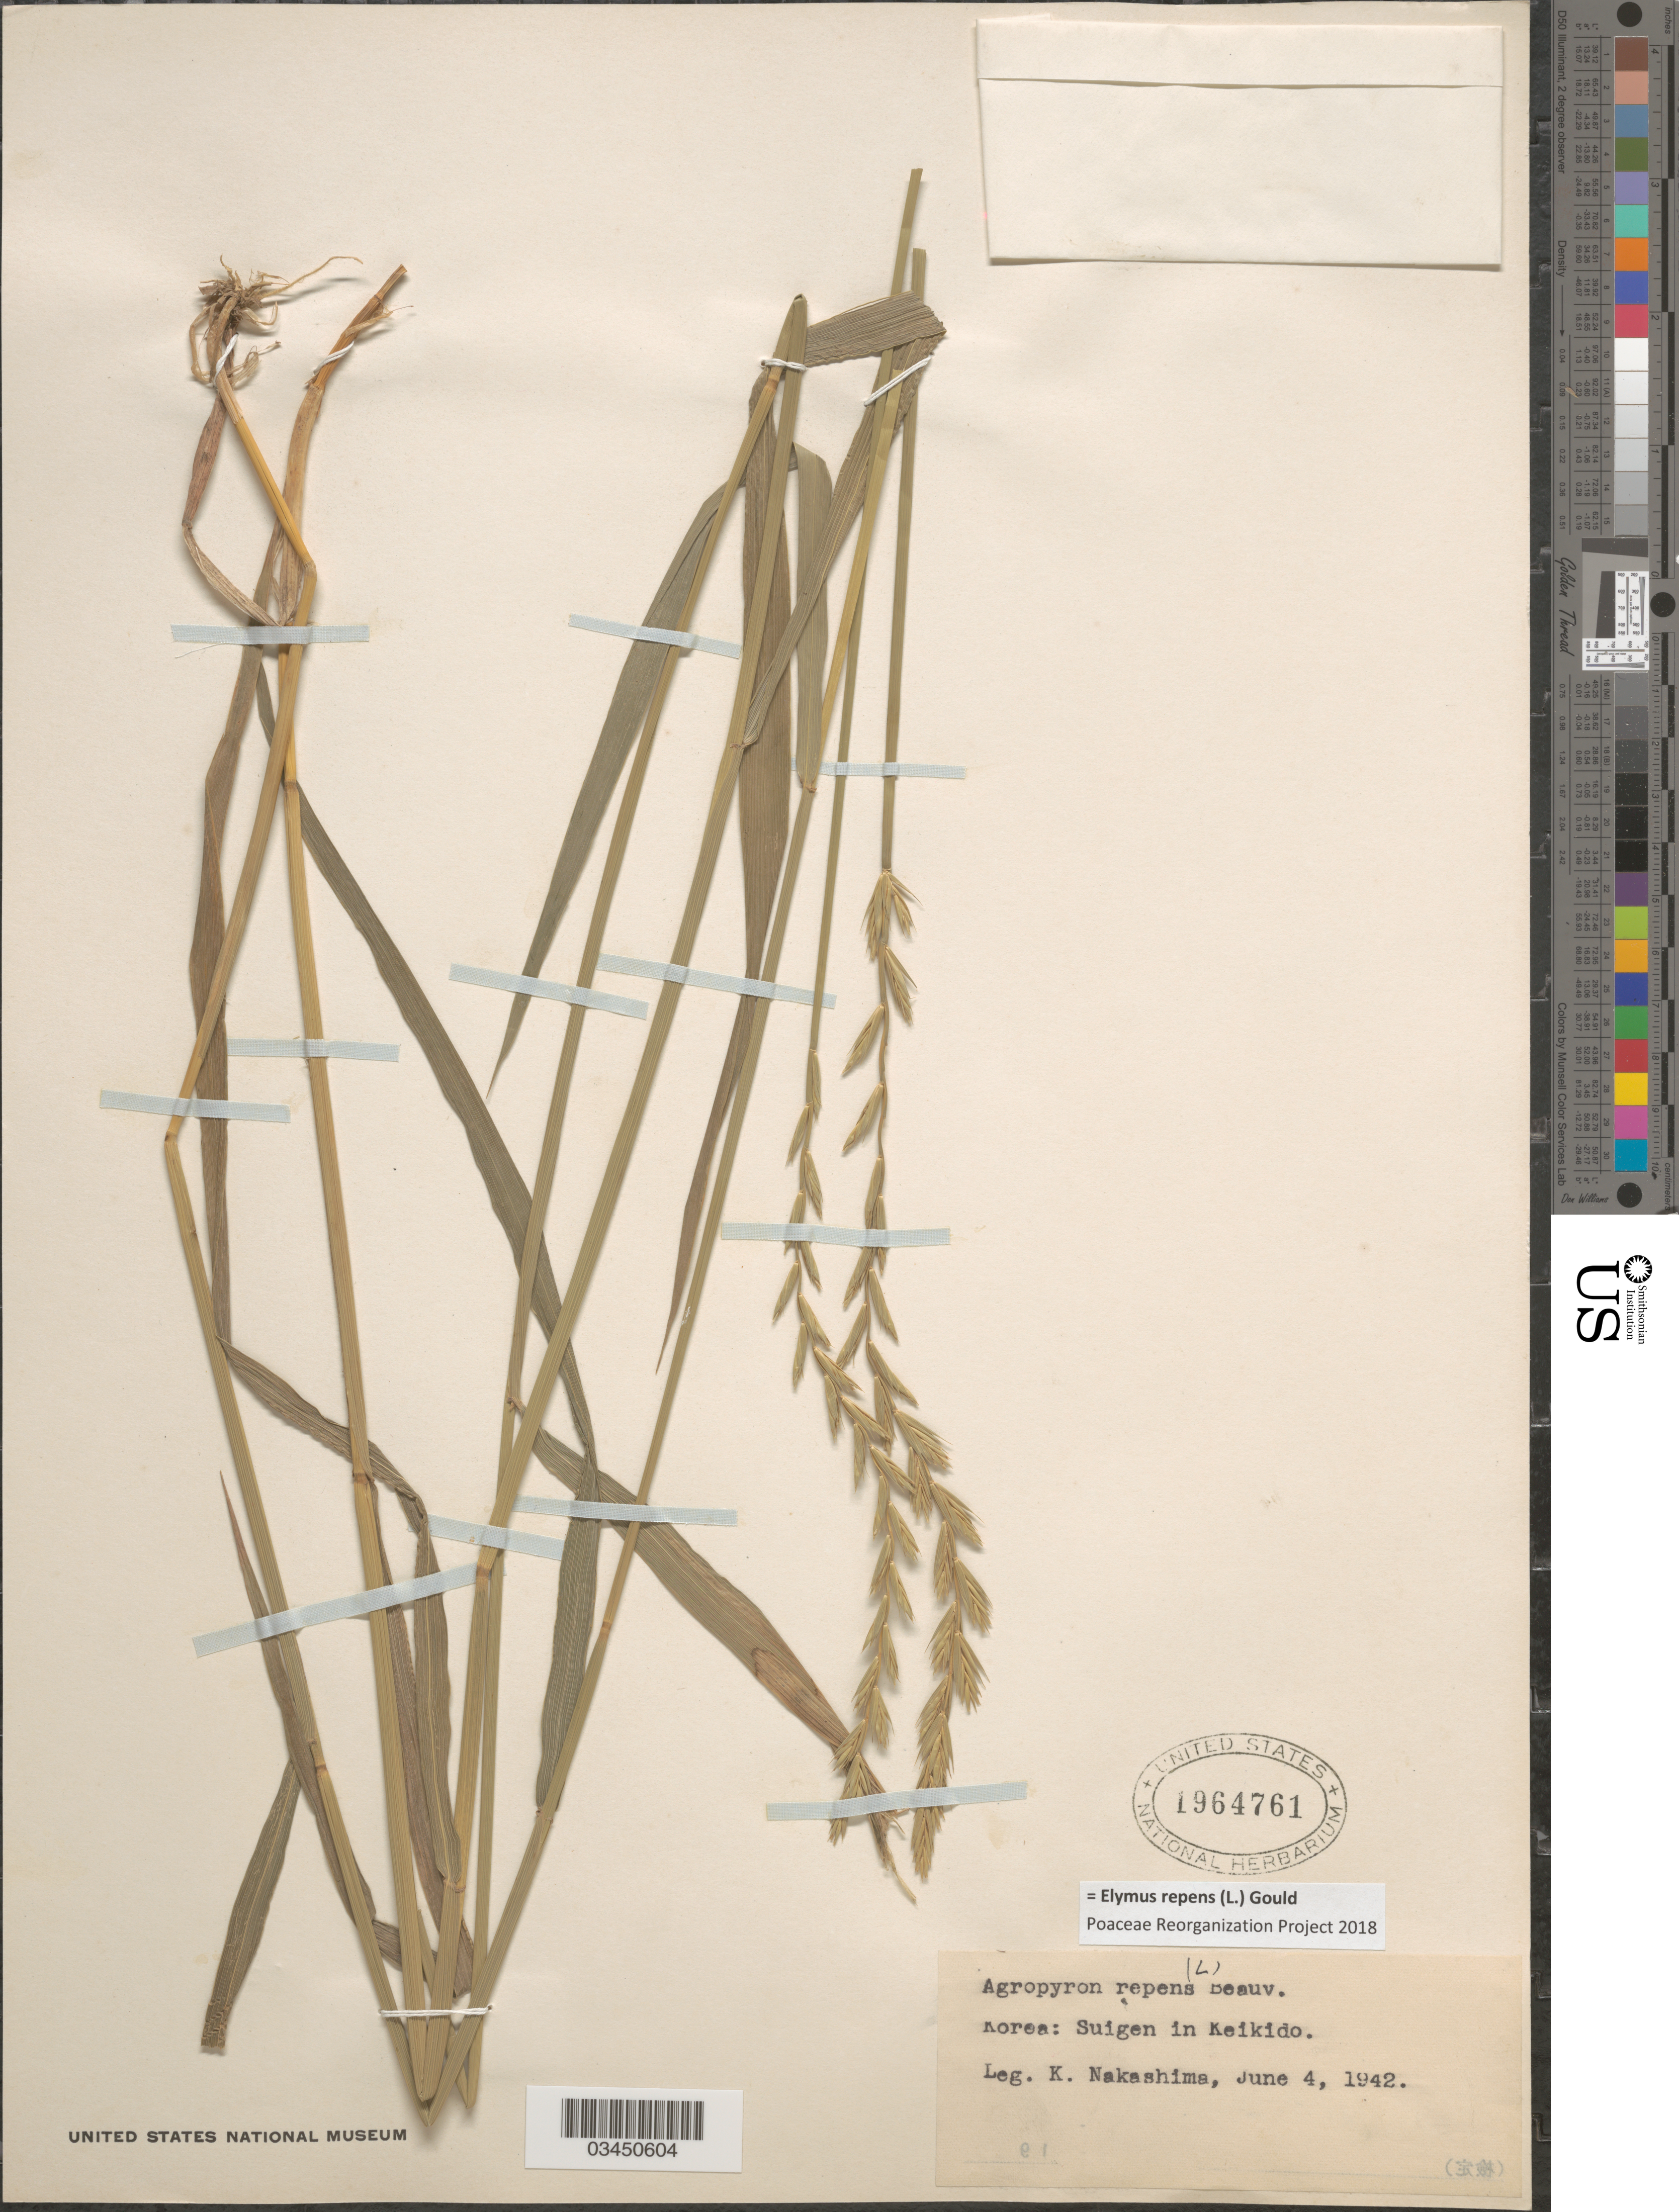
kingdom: Plantae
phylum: Tracheophyta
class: Liliopsida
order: Poales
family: Poaceae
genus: Elymus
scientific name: Elymus repens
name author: (L.) Gould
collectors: K. Nakashima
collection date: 1942-06-04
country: South Korea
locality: Korea: Suigen in Keikido.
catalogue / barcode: US 1964761